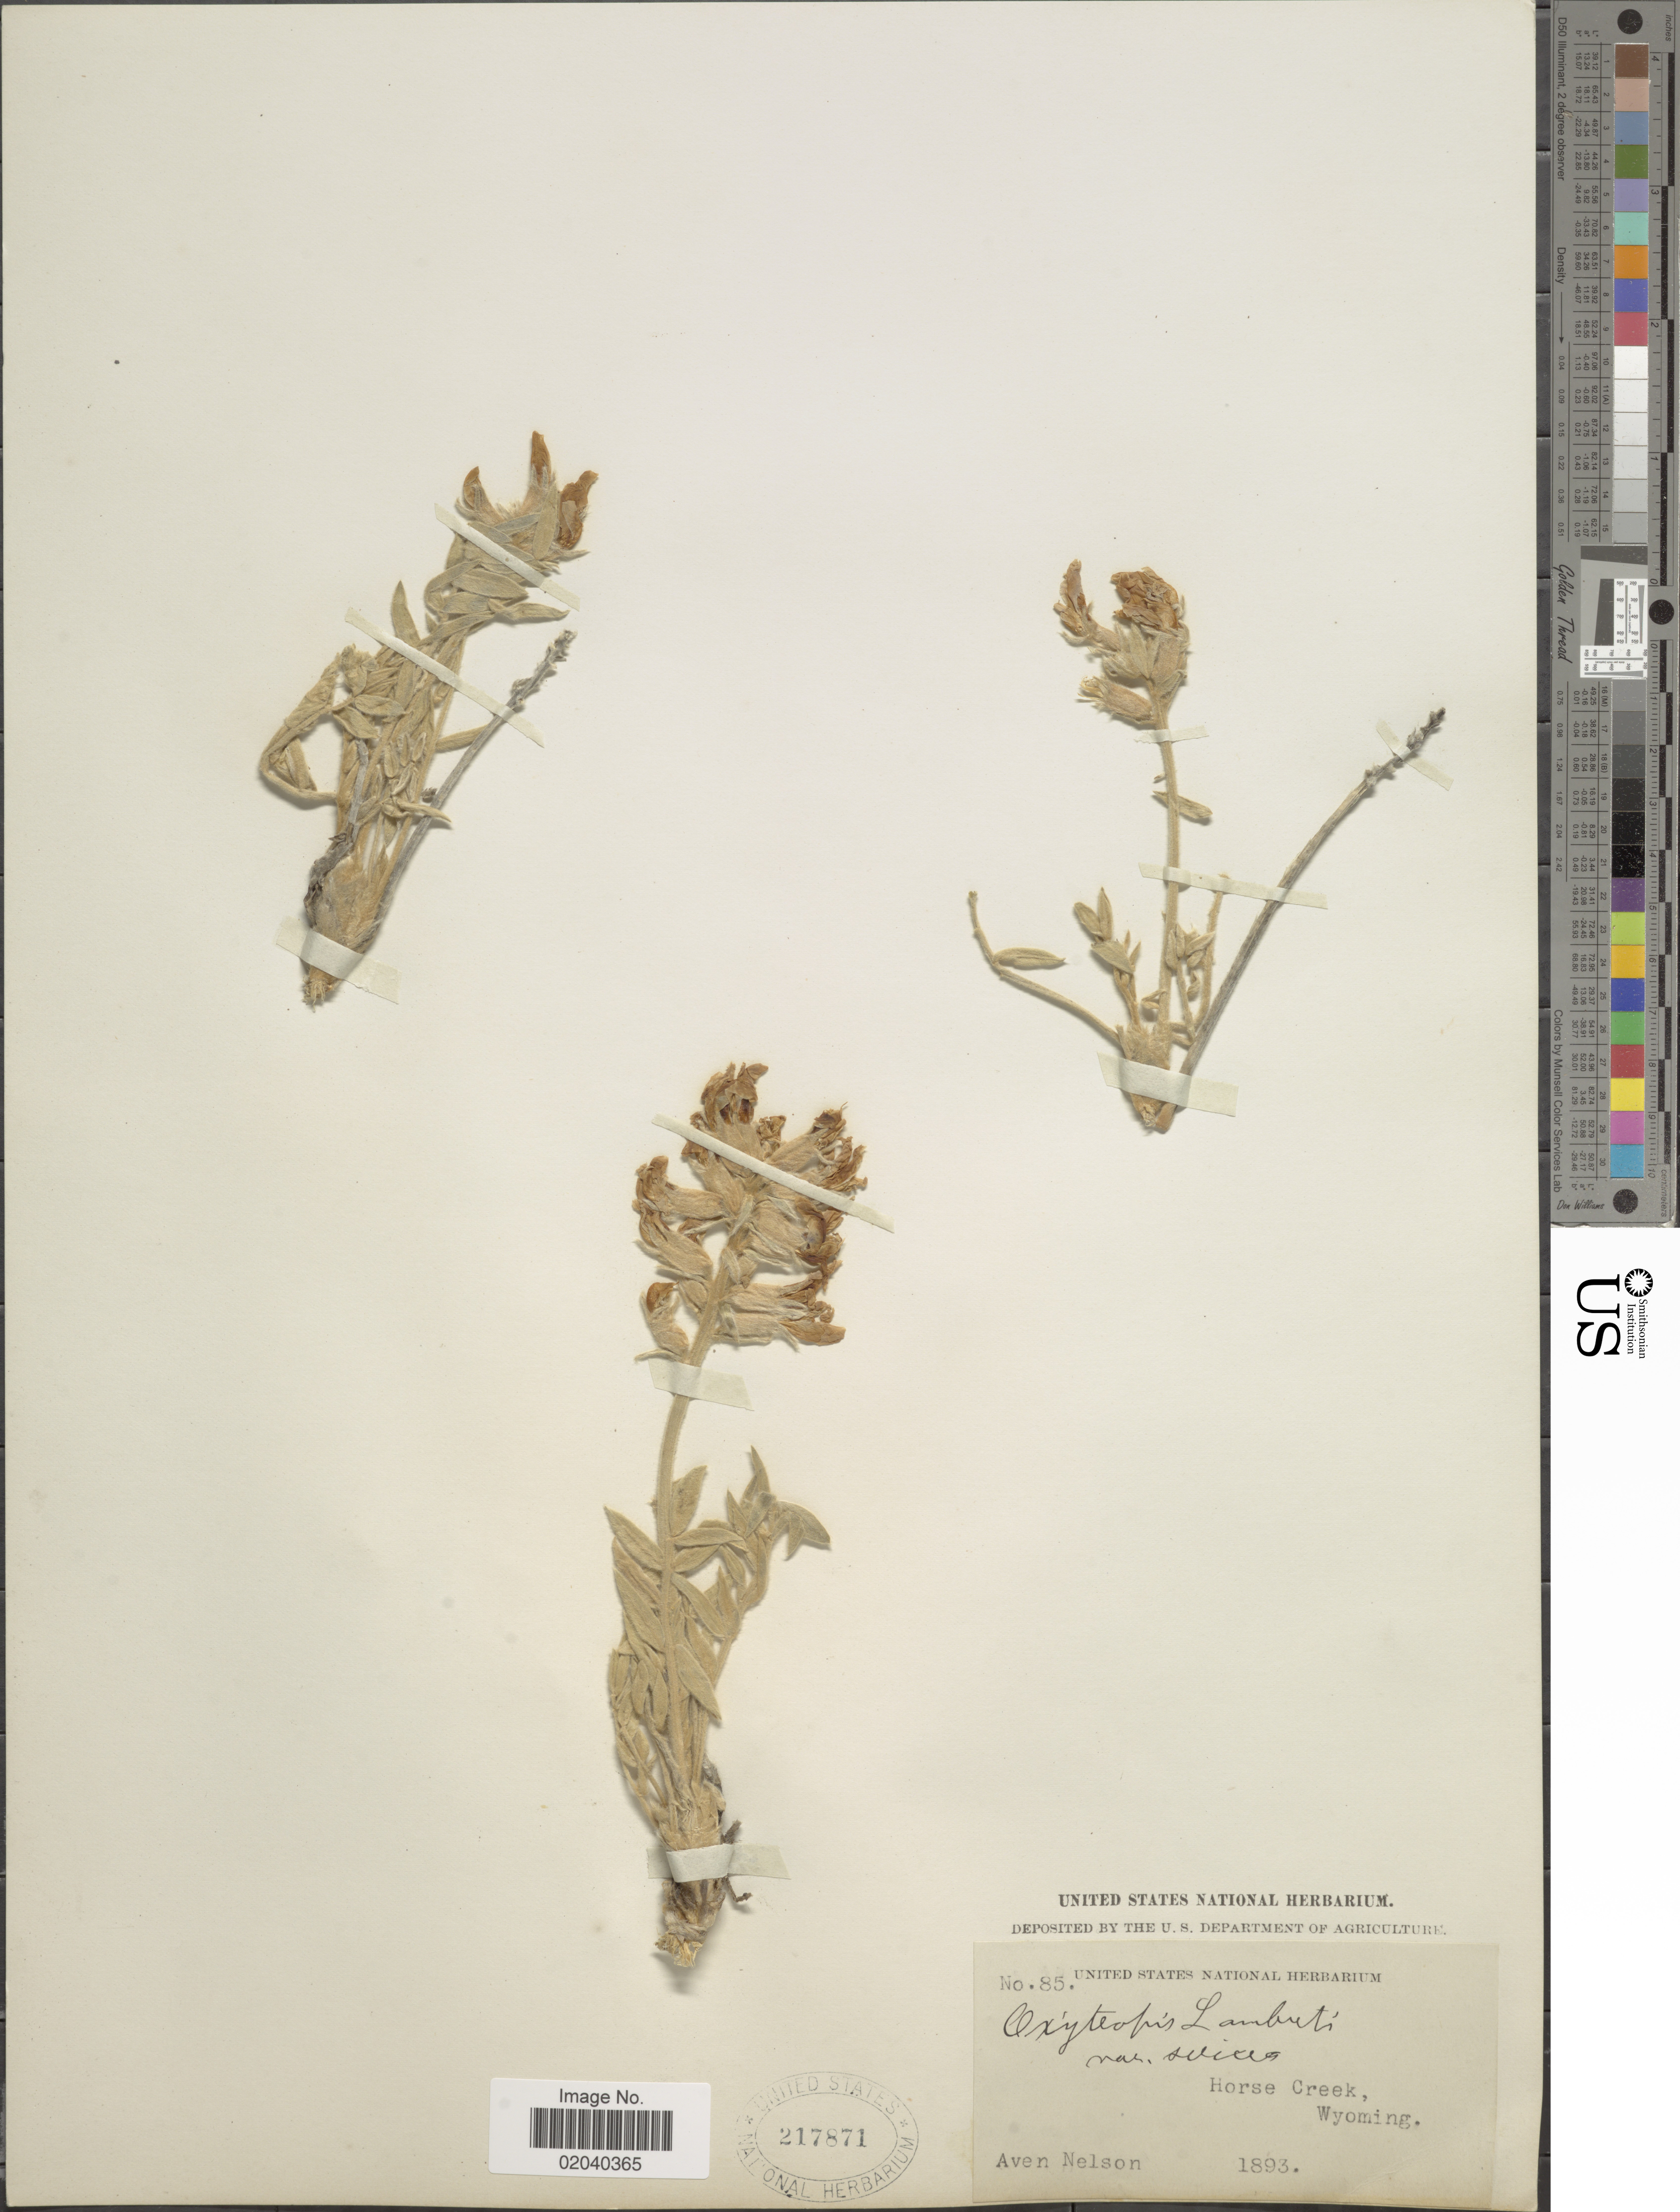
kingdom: Plantae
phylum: Tracheophyta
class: Magnoliopsida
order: Fabales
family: Fabaceae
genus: Oxytropis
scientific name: Oxytropis sericea var. sericea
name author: Nutt.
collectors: A. Nelson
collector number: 85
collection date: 1893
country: United States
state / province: Wyoming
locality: Horse Creek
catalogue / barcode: US 217871